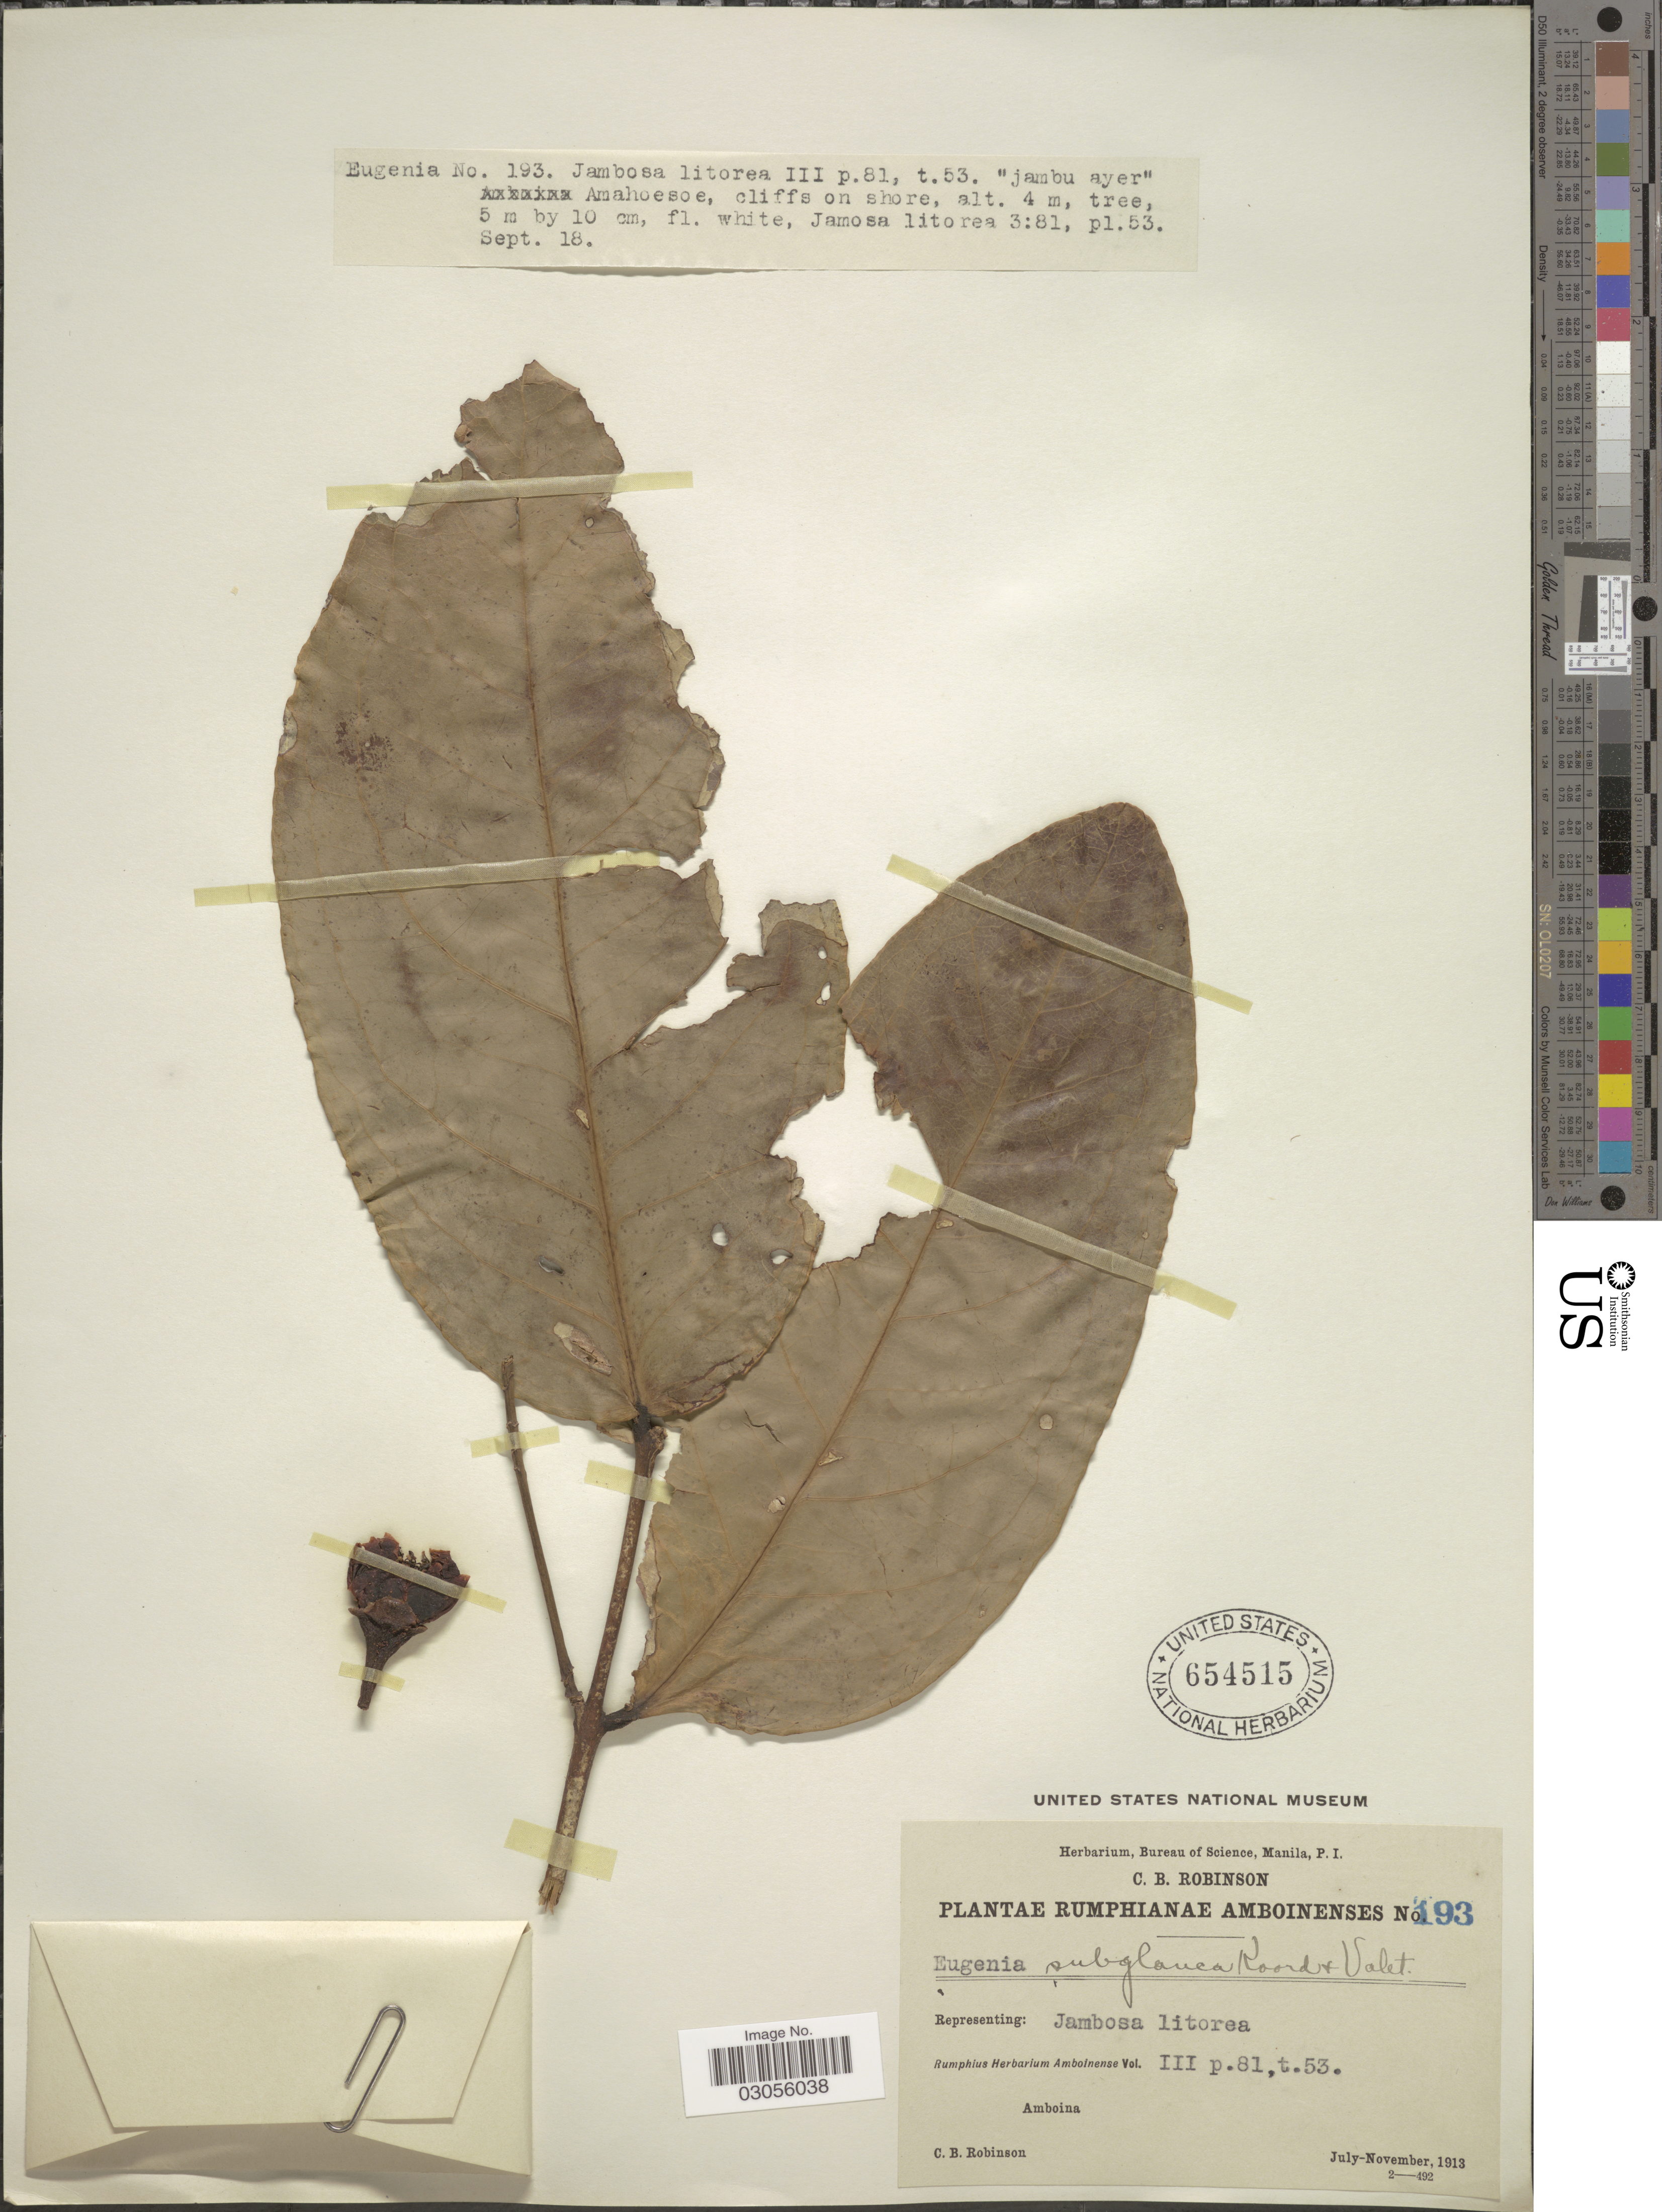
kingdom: Plantae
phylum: Tracheophyta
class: Magnoliopsida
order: Myrtales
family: Myrtaceae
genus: Syzygium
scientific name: Syzygium littorale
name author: (Blume) Amshoff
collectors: C. Robinson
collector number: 193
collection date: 1913-09-18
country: Indonesia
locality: Amboina. amahoesoe, cliffs on shore.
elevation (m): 4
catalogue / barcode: US 654515